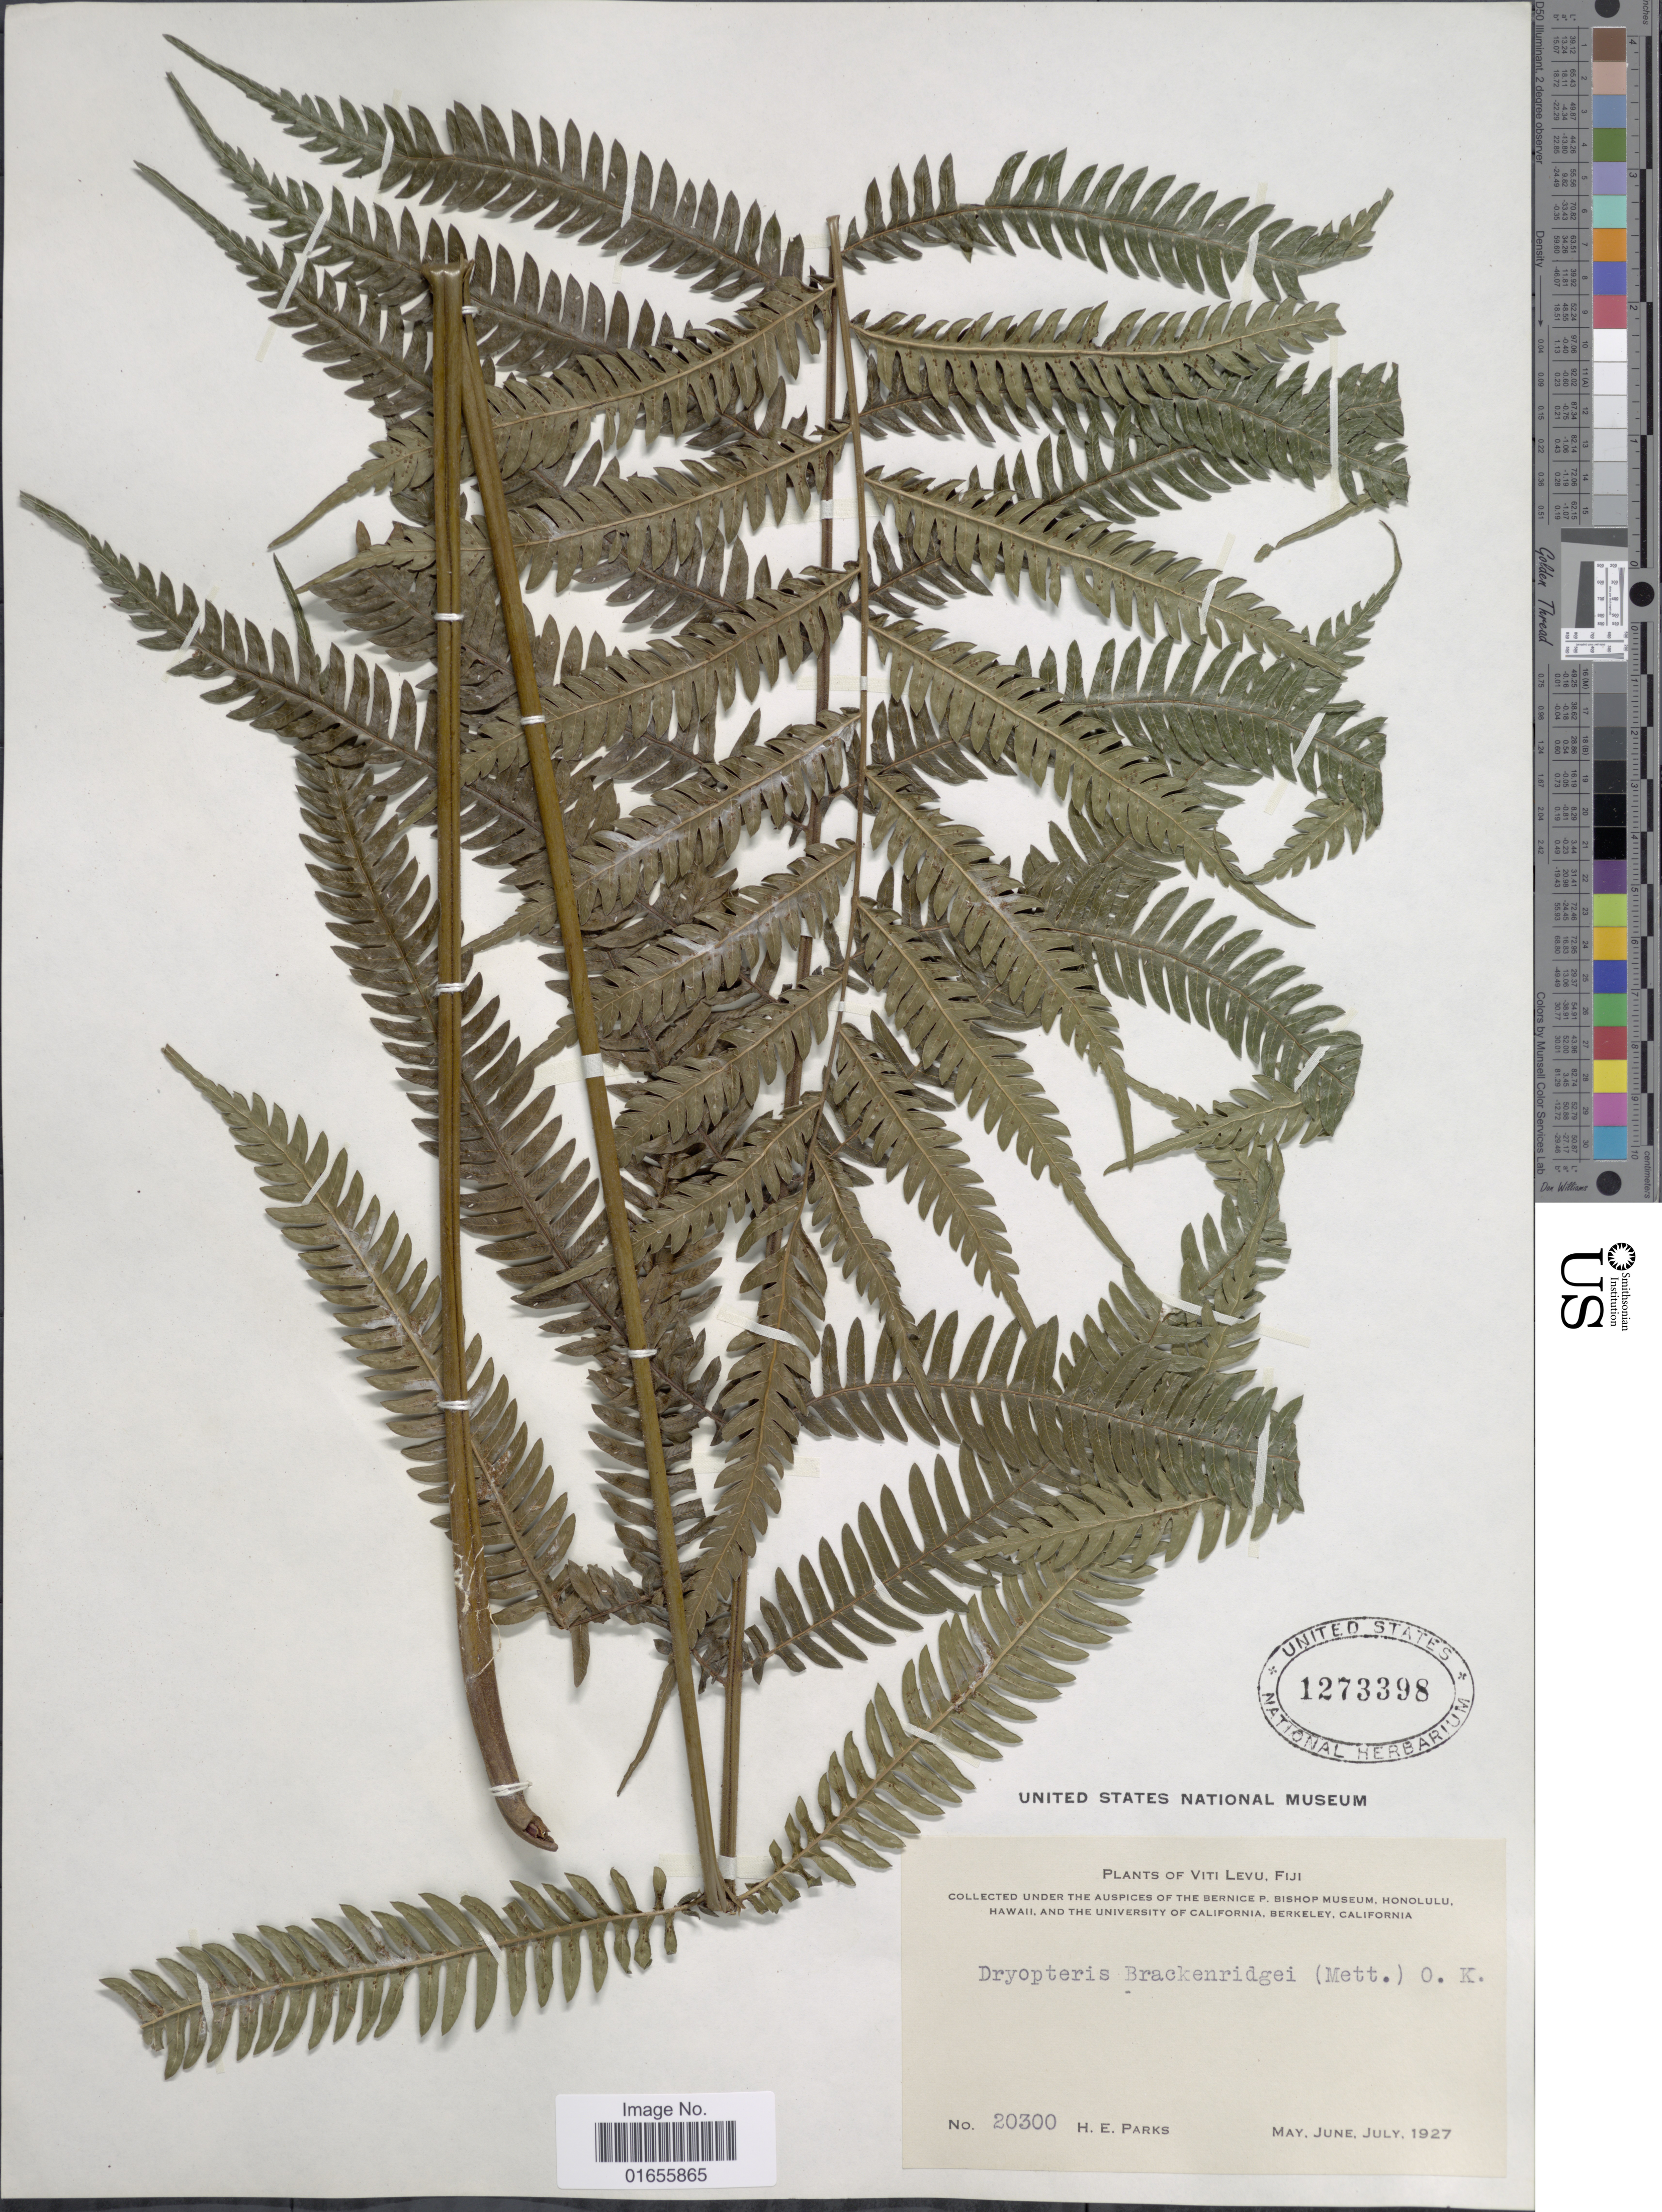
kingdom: Plantae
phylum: Tracheophyta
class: Polypodiopsida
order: Polypodiales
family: Thelypteridaceae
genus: Plesioneuron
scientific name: Plesioneuron attenuatum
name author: (Brack.) Holttum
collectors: H. E. Parks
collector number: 20300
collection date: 1927-05/1927-07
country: Fiji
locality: Viti Levu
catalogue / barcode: US 1273398